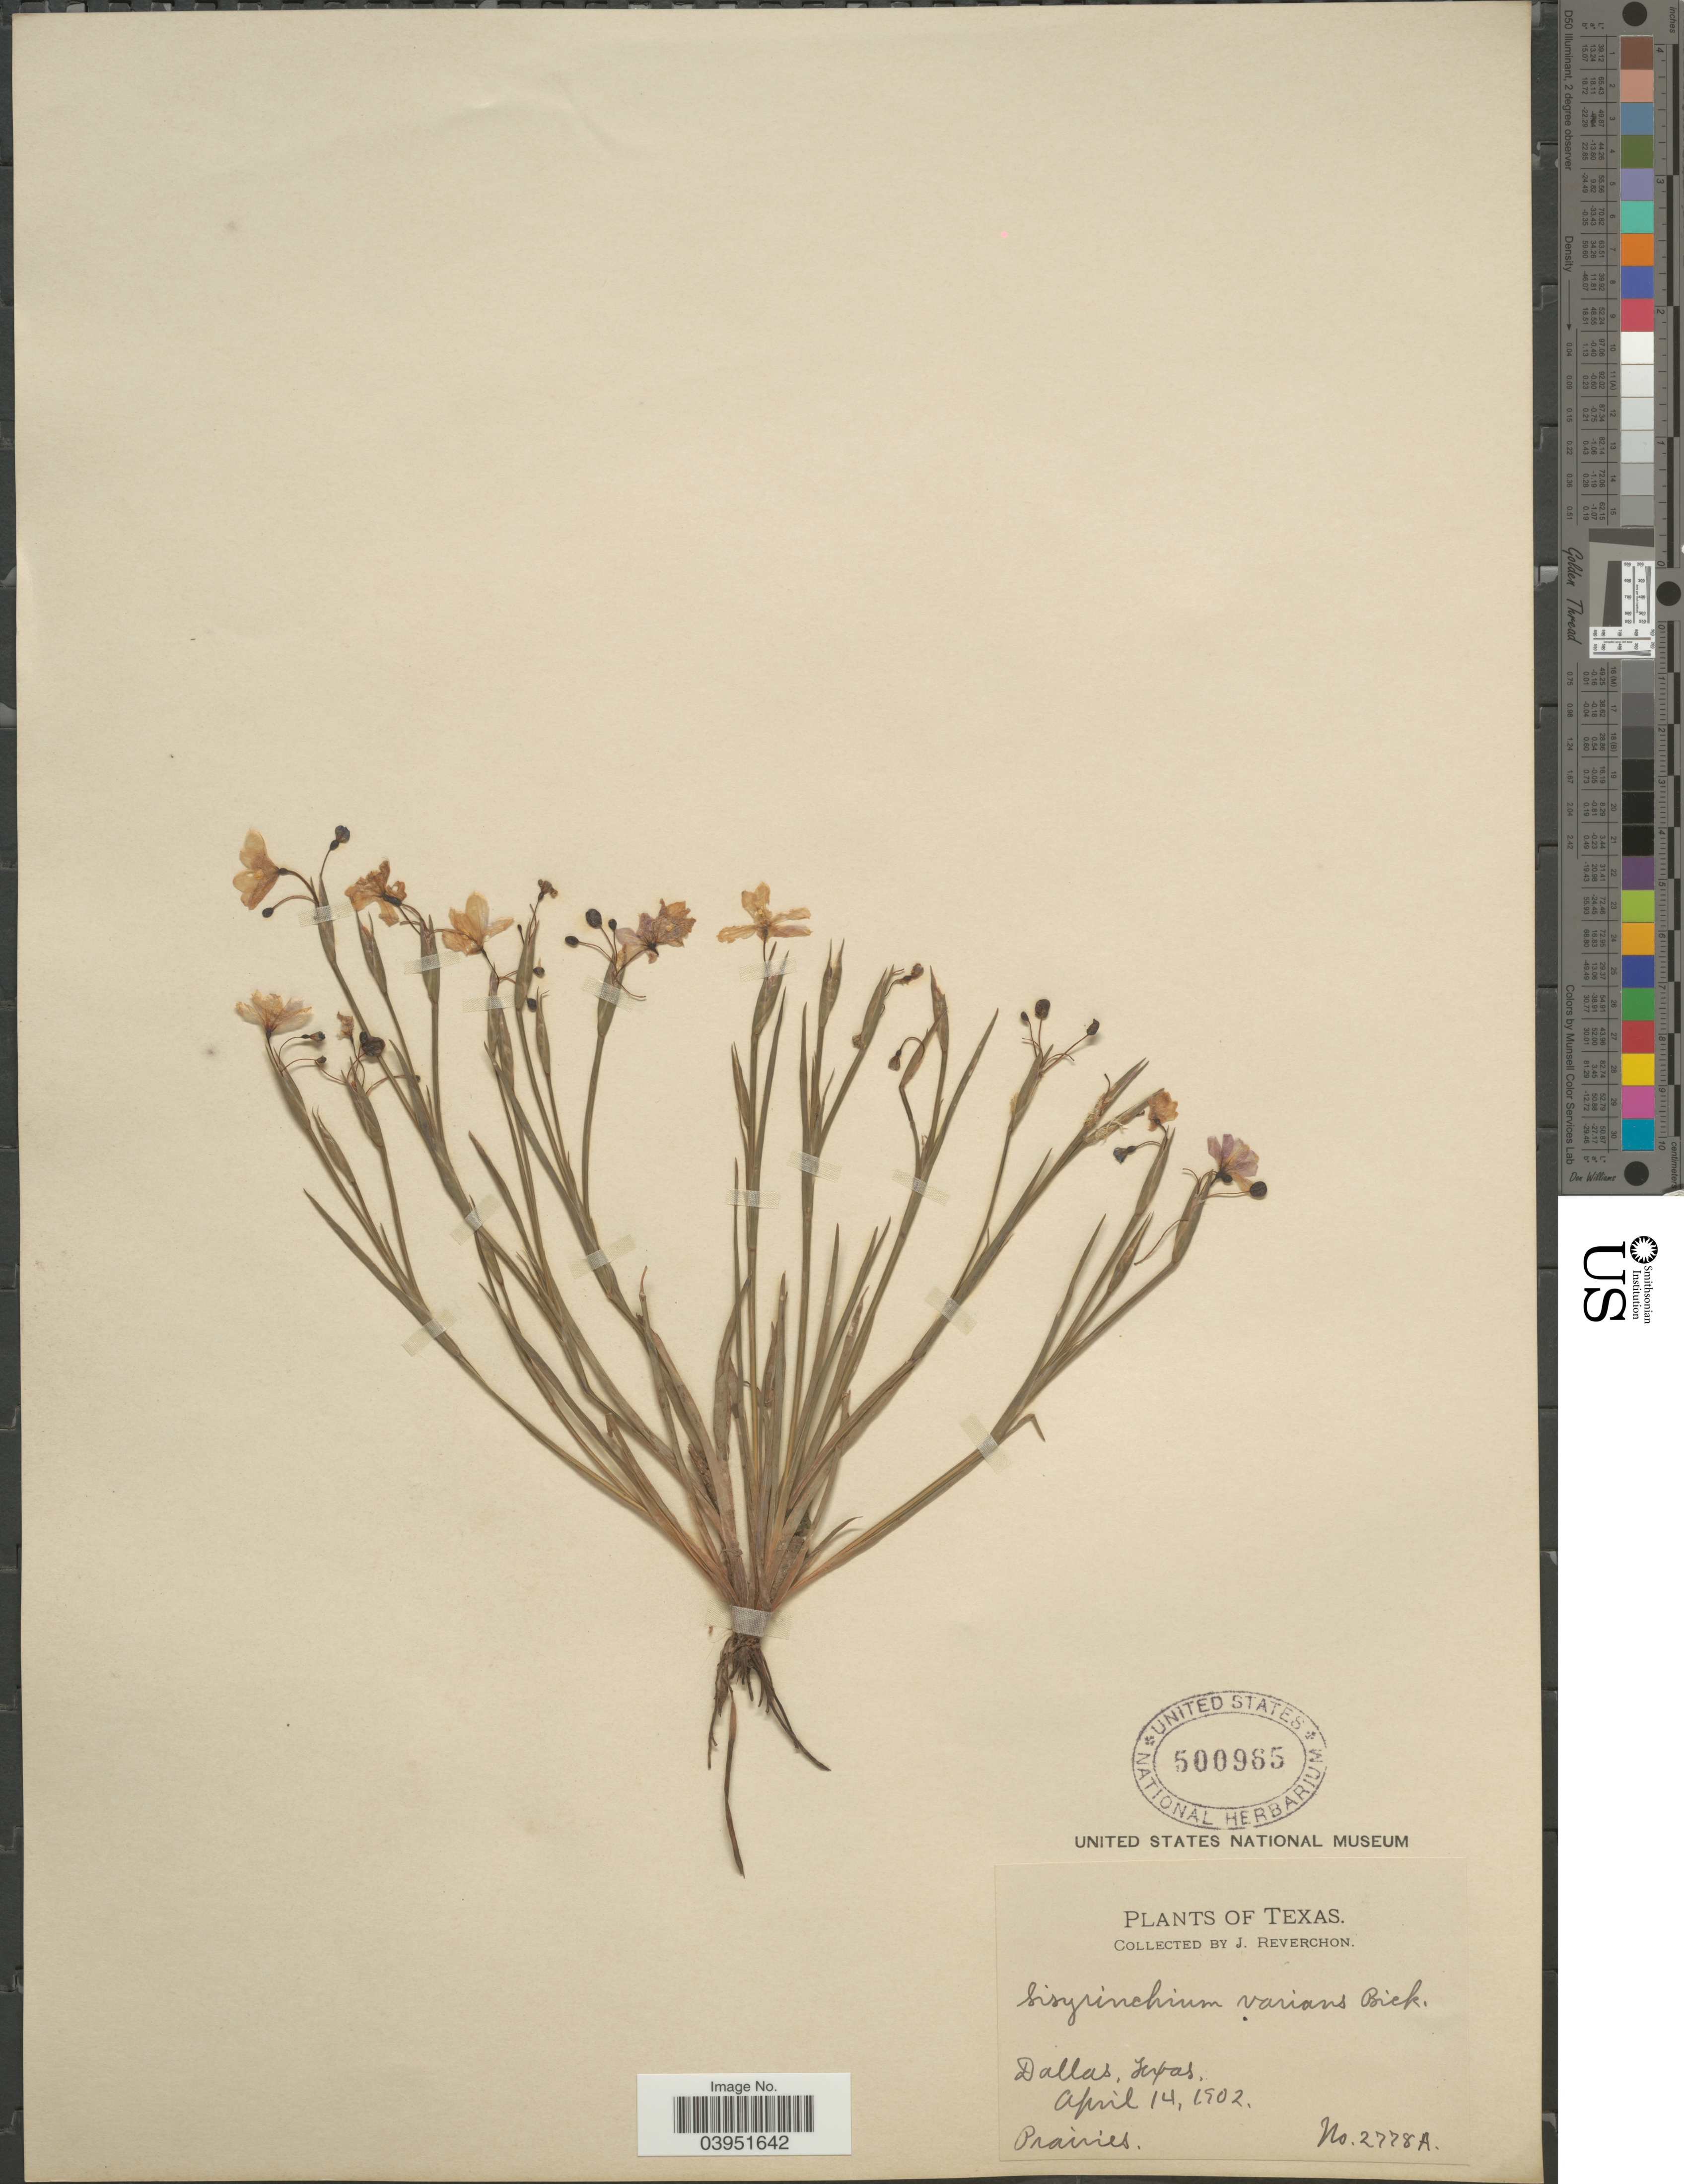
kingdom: Plantae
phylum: Tracheophyta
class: Liliopsida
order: Asparagales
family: Iridaceae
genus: Sisyrinchium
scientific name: Sisyrinchium varians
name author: E.P. Bicknell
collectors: J. Reverchon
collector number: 2778 A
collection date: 1902-04-14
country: United States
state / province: Texas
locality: Dallas.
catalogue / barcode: US 500965